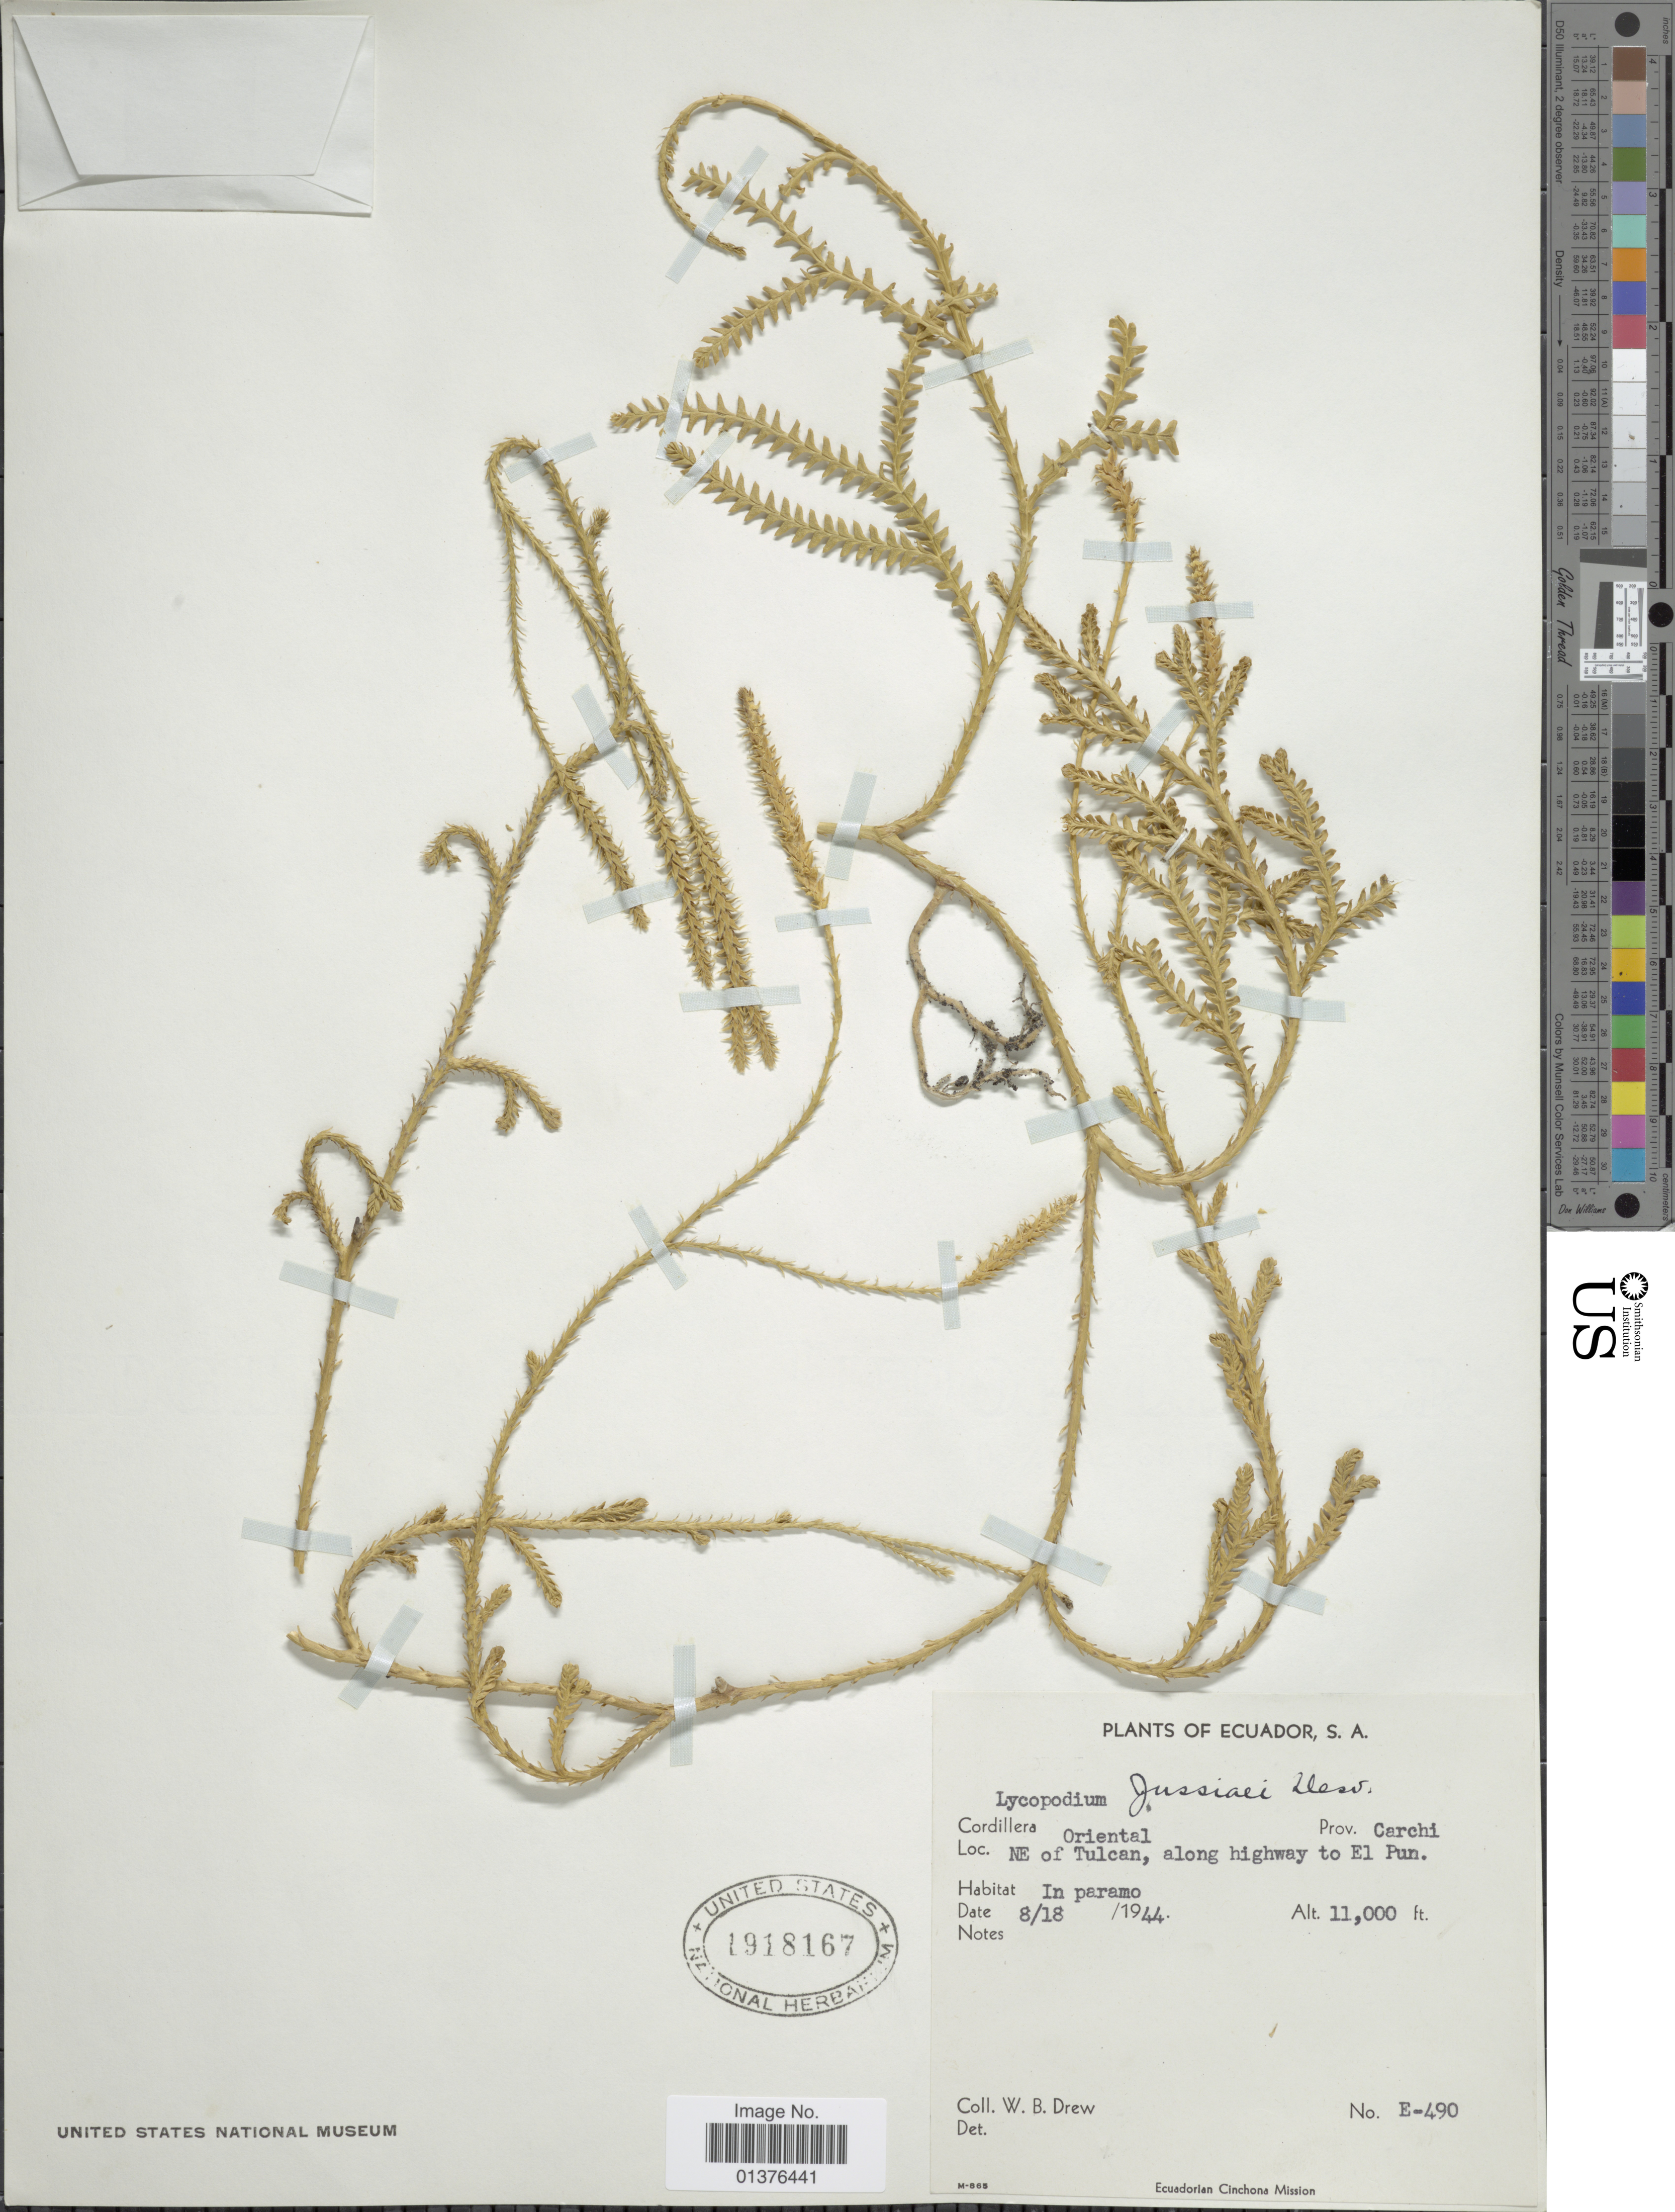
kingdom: Plantae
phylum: Tracheophyta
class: Lycopodiopsida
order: Lycopodiales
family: Lycopodiaceae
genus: Diphasium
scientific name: Diphasium jussiaei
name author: (Desv.) C. Presl ex Rothm.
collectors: W. B. Drew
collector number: E-490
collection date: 1944-08-18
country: Ecuador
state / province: Carchi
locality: Cordillera Oriental, NE of Tulcan, along highway to El Pun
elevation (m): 3353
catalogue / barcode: US 1918167